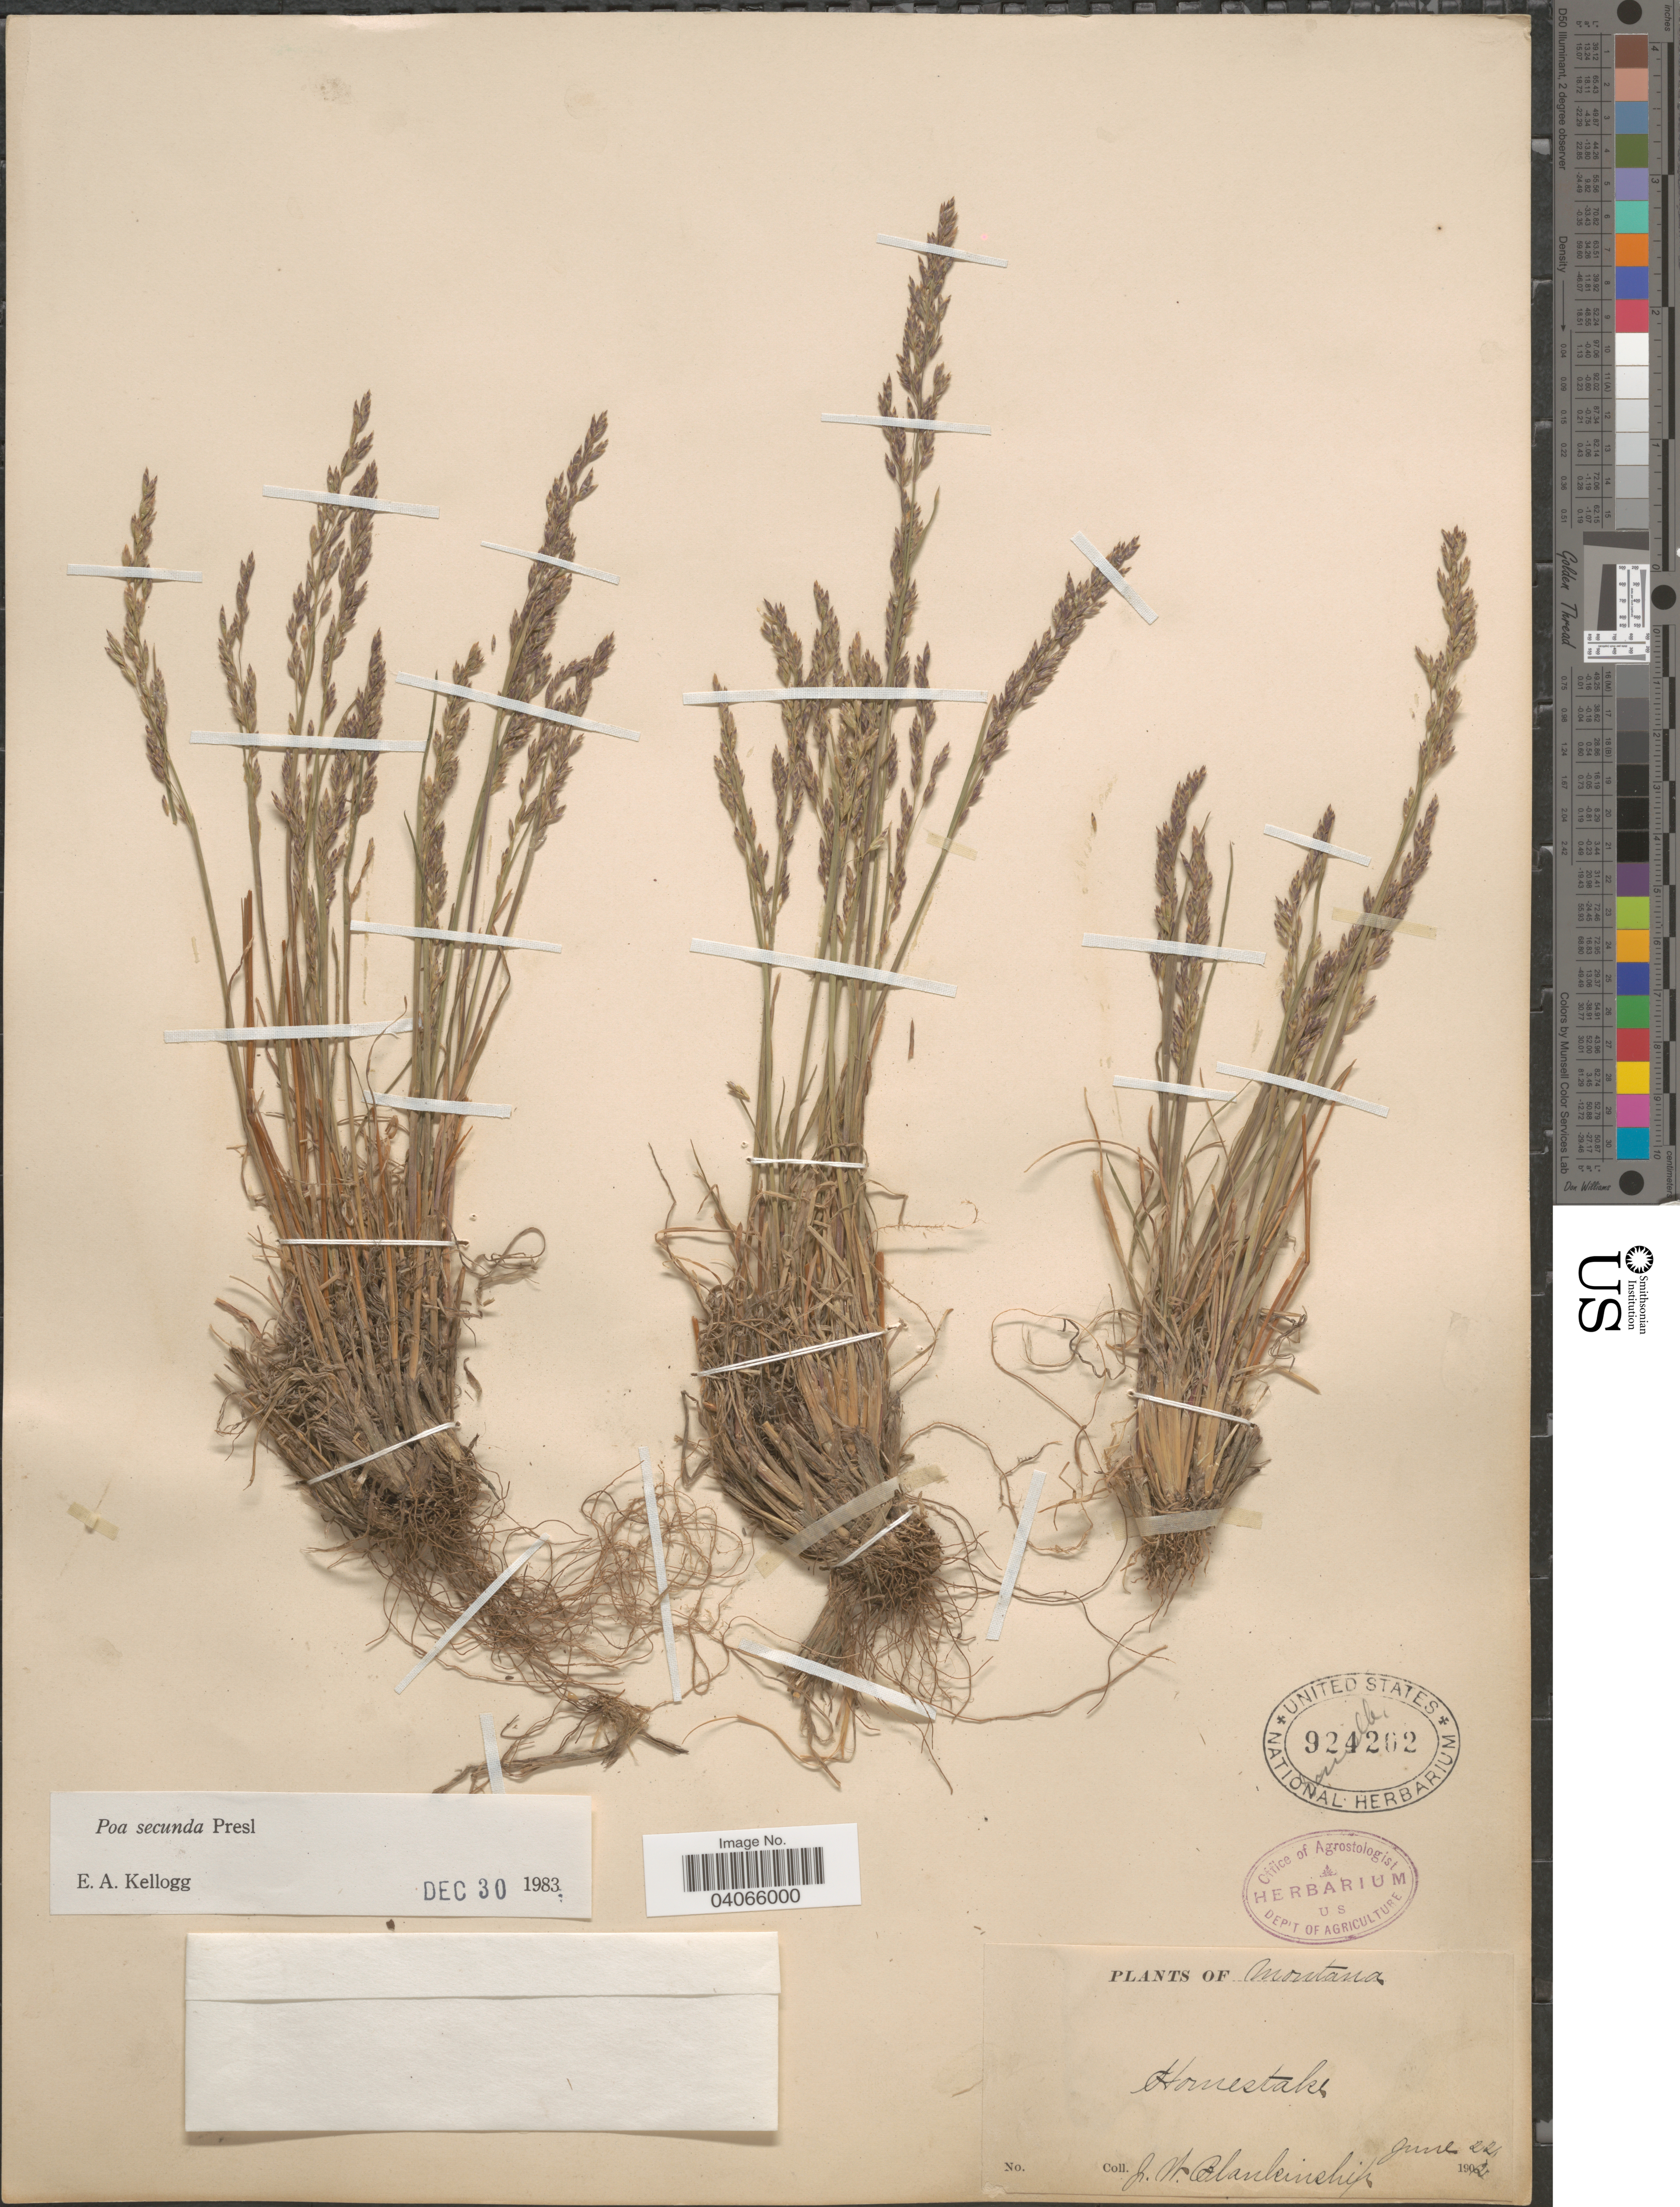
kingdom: Plantae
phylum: Tracheophyta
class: Liliopsida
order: Poales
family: Poaceae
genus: Poa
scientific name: Poa secunda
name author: J. Presl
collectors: J. W. Blankinship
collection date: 1902-06-22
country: United States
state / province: Montana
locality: Homestake.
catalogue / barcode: US 924262